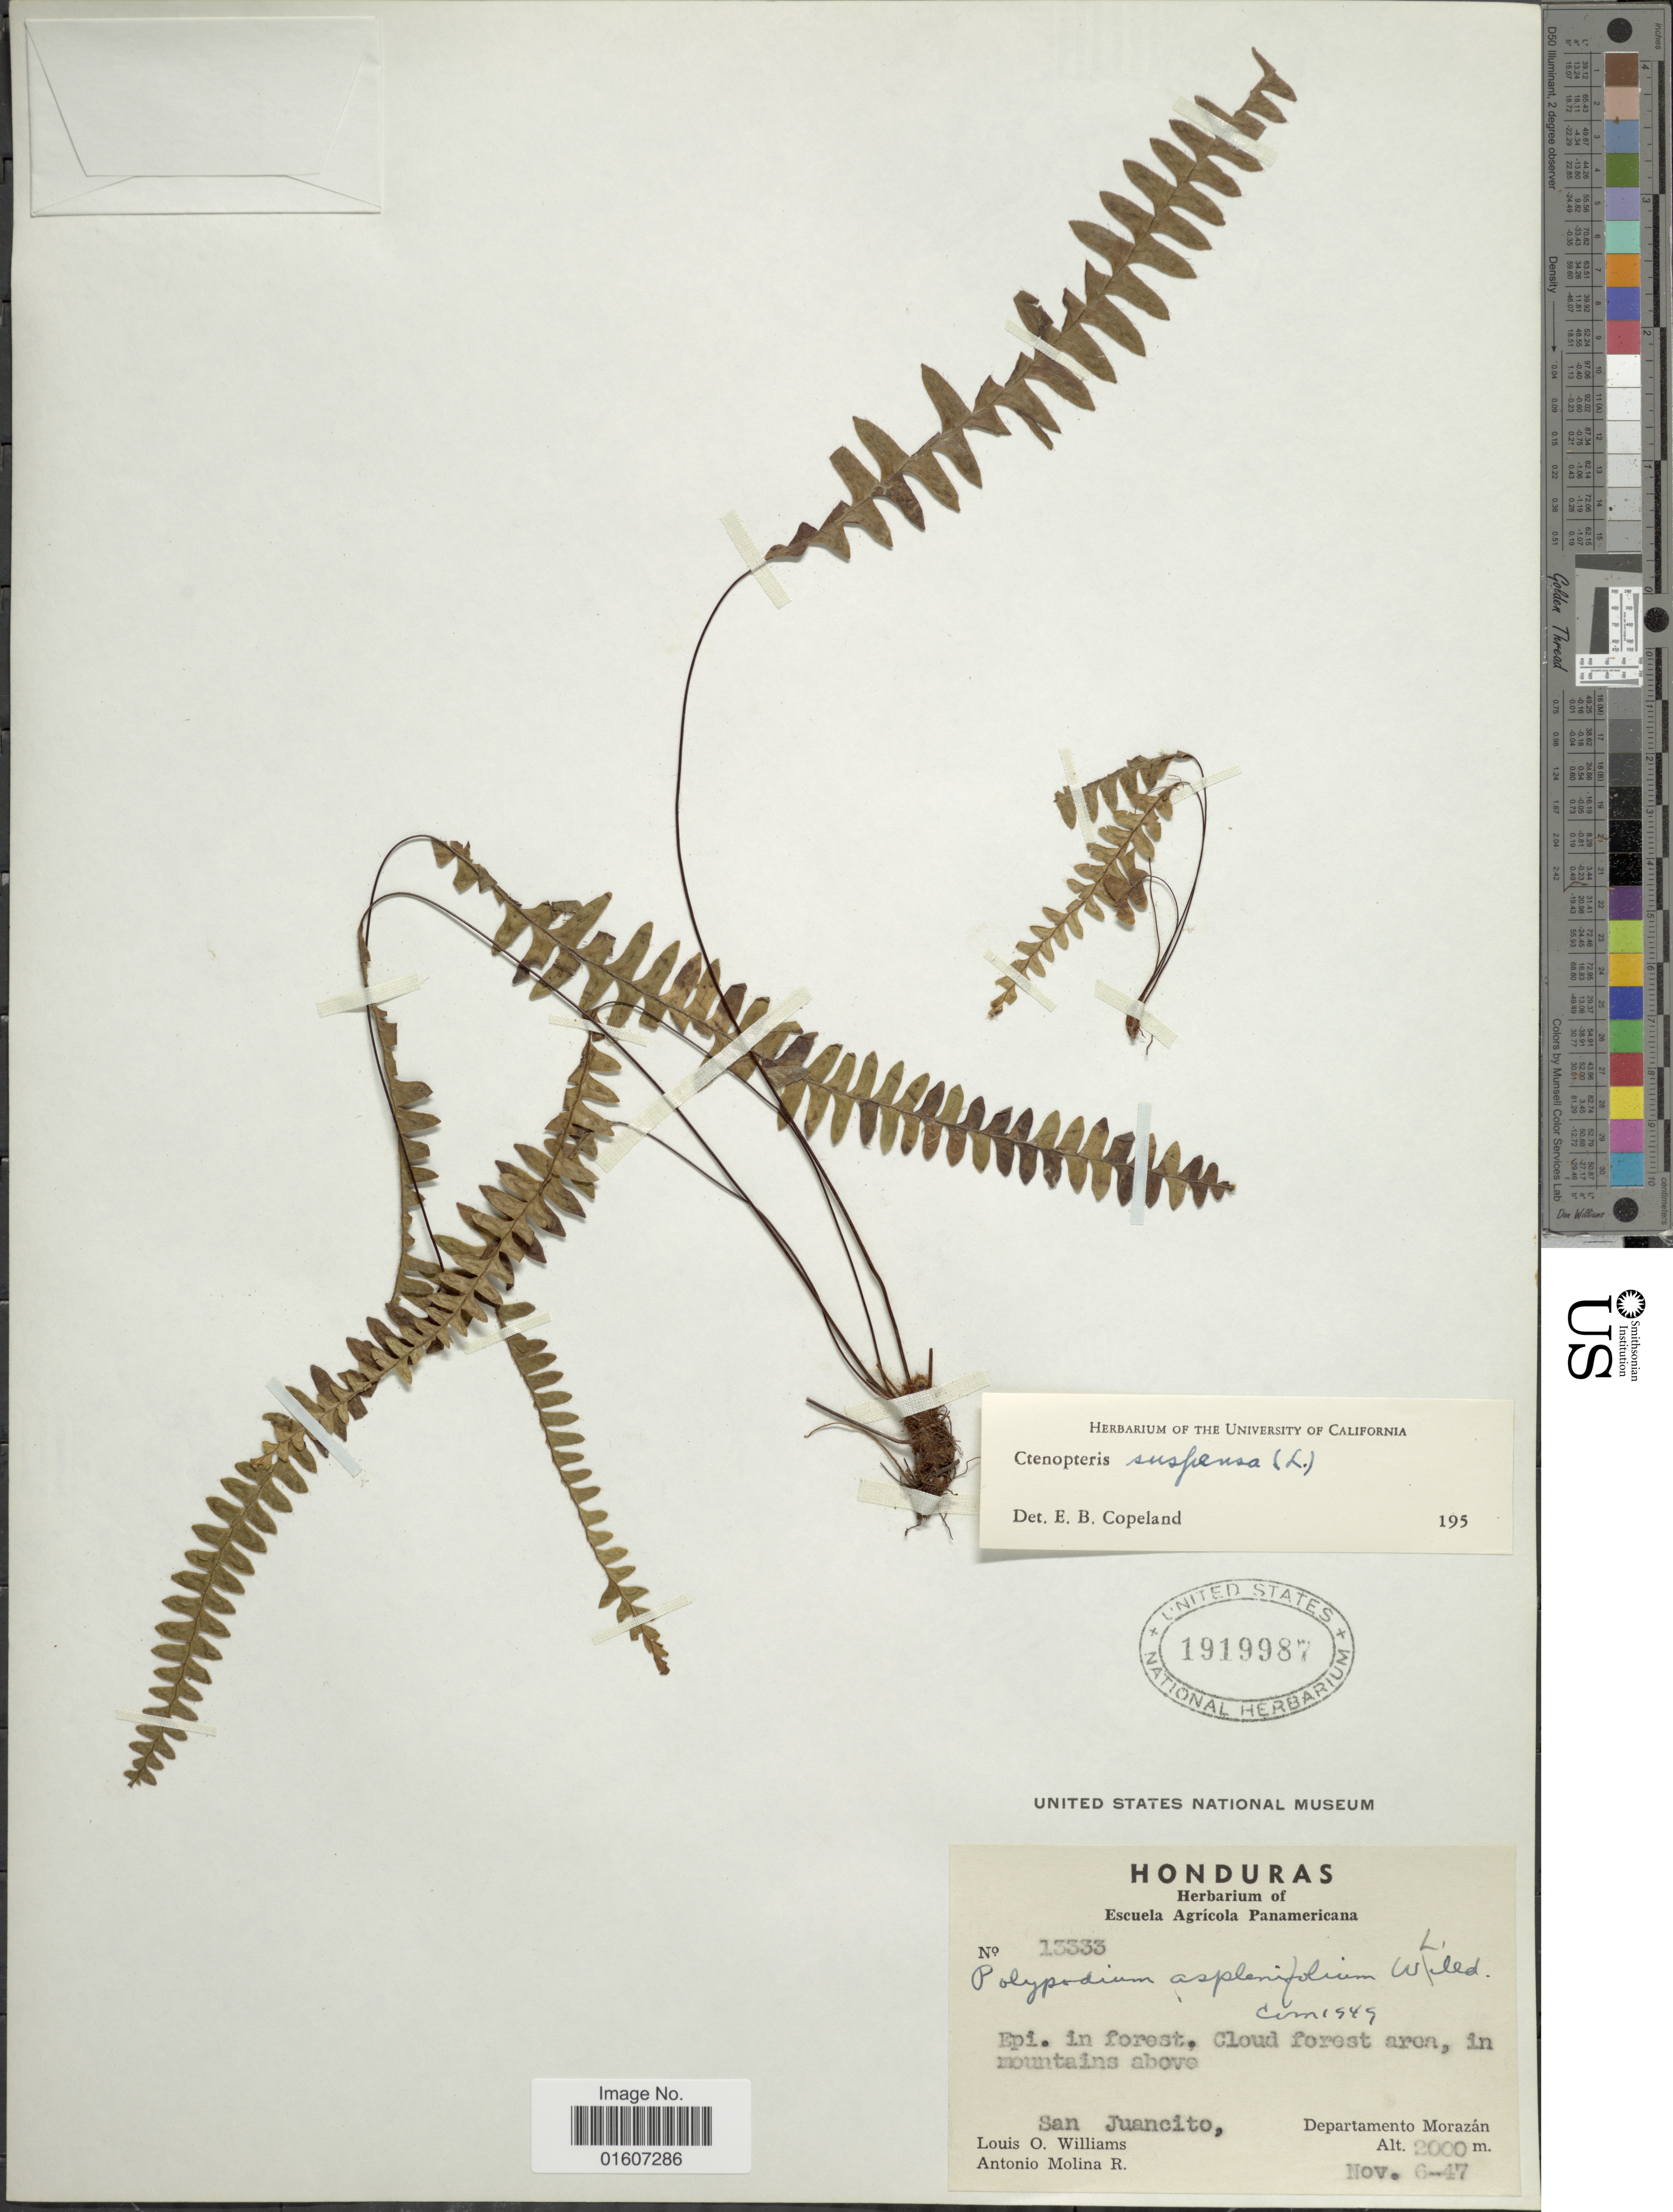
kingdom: Plantae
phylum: Tracheophyta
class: Polypodiopsida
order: Polypodiales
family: Polypodiaceae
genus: Terpsichore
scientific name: Terpsichore asplenifolia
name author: (L.) A.R. Sm.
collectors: L. O. Williams & A. Molina R.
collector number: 13333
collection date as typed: Transcribed d/m/y: 6/11/47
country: Honduras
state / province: Fco. Morazán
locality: Cloud forest area, in mountains above, San Juancito, Departamento Morazán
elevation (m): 2000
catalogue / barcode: US 1919987